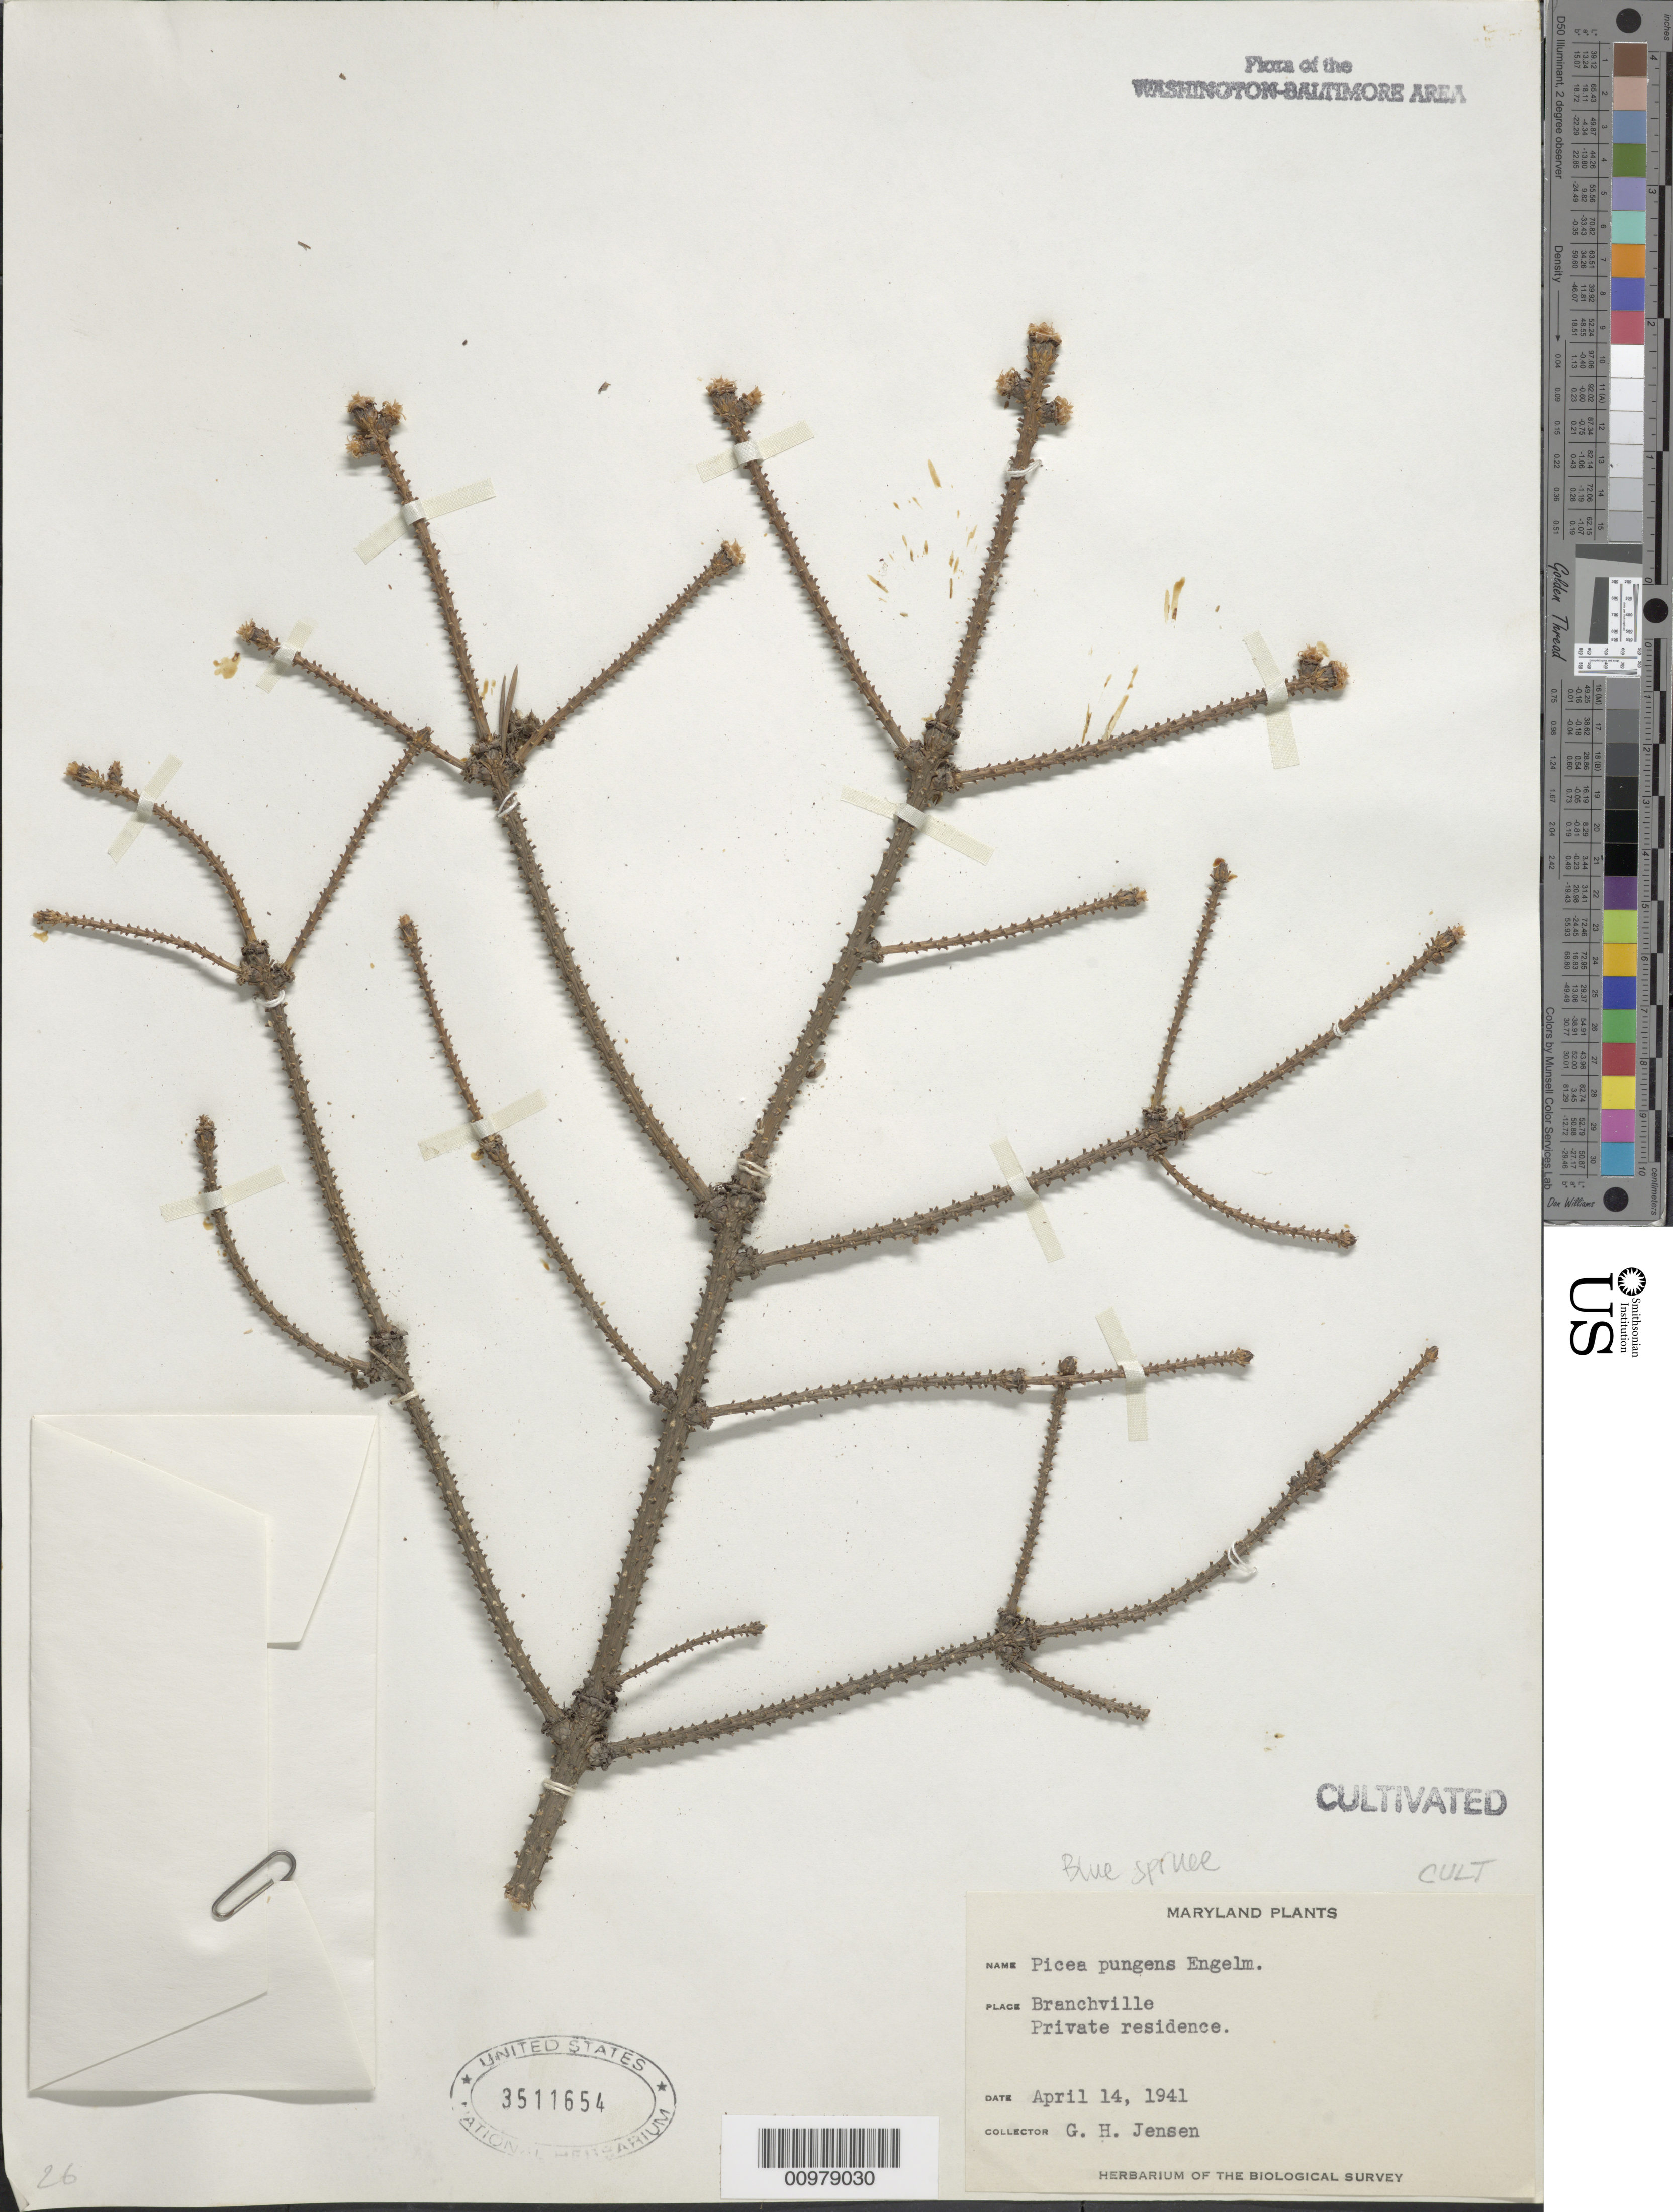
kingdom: Plantae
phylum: Tracheophyta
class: Pinopsida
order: Pinales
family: Pinaceae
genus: Picea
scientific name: Picea pungens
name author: Engelm.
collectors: G. H. Jensen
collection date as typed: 14 Apr 1941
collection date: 1941-04-14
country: United States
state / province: Maryland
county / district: Prince George's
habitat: private residence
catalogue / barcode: US 3511654